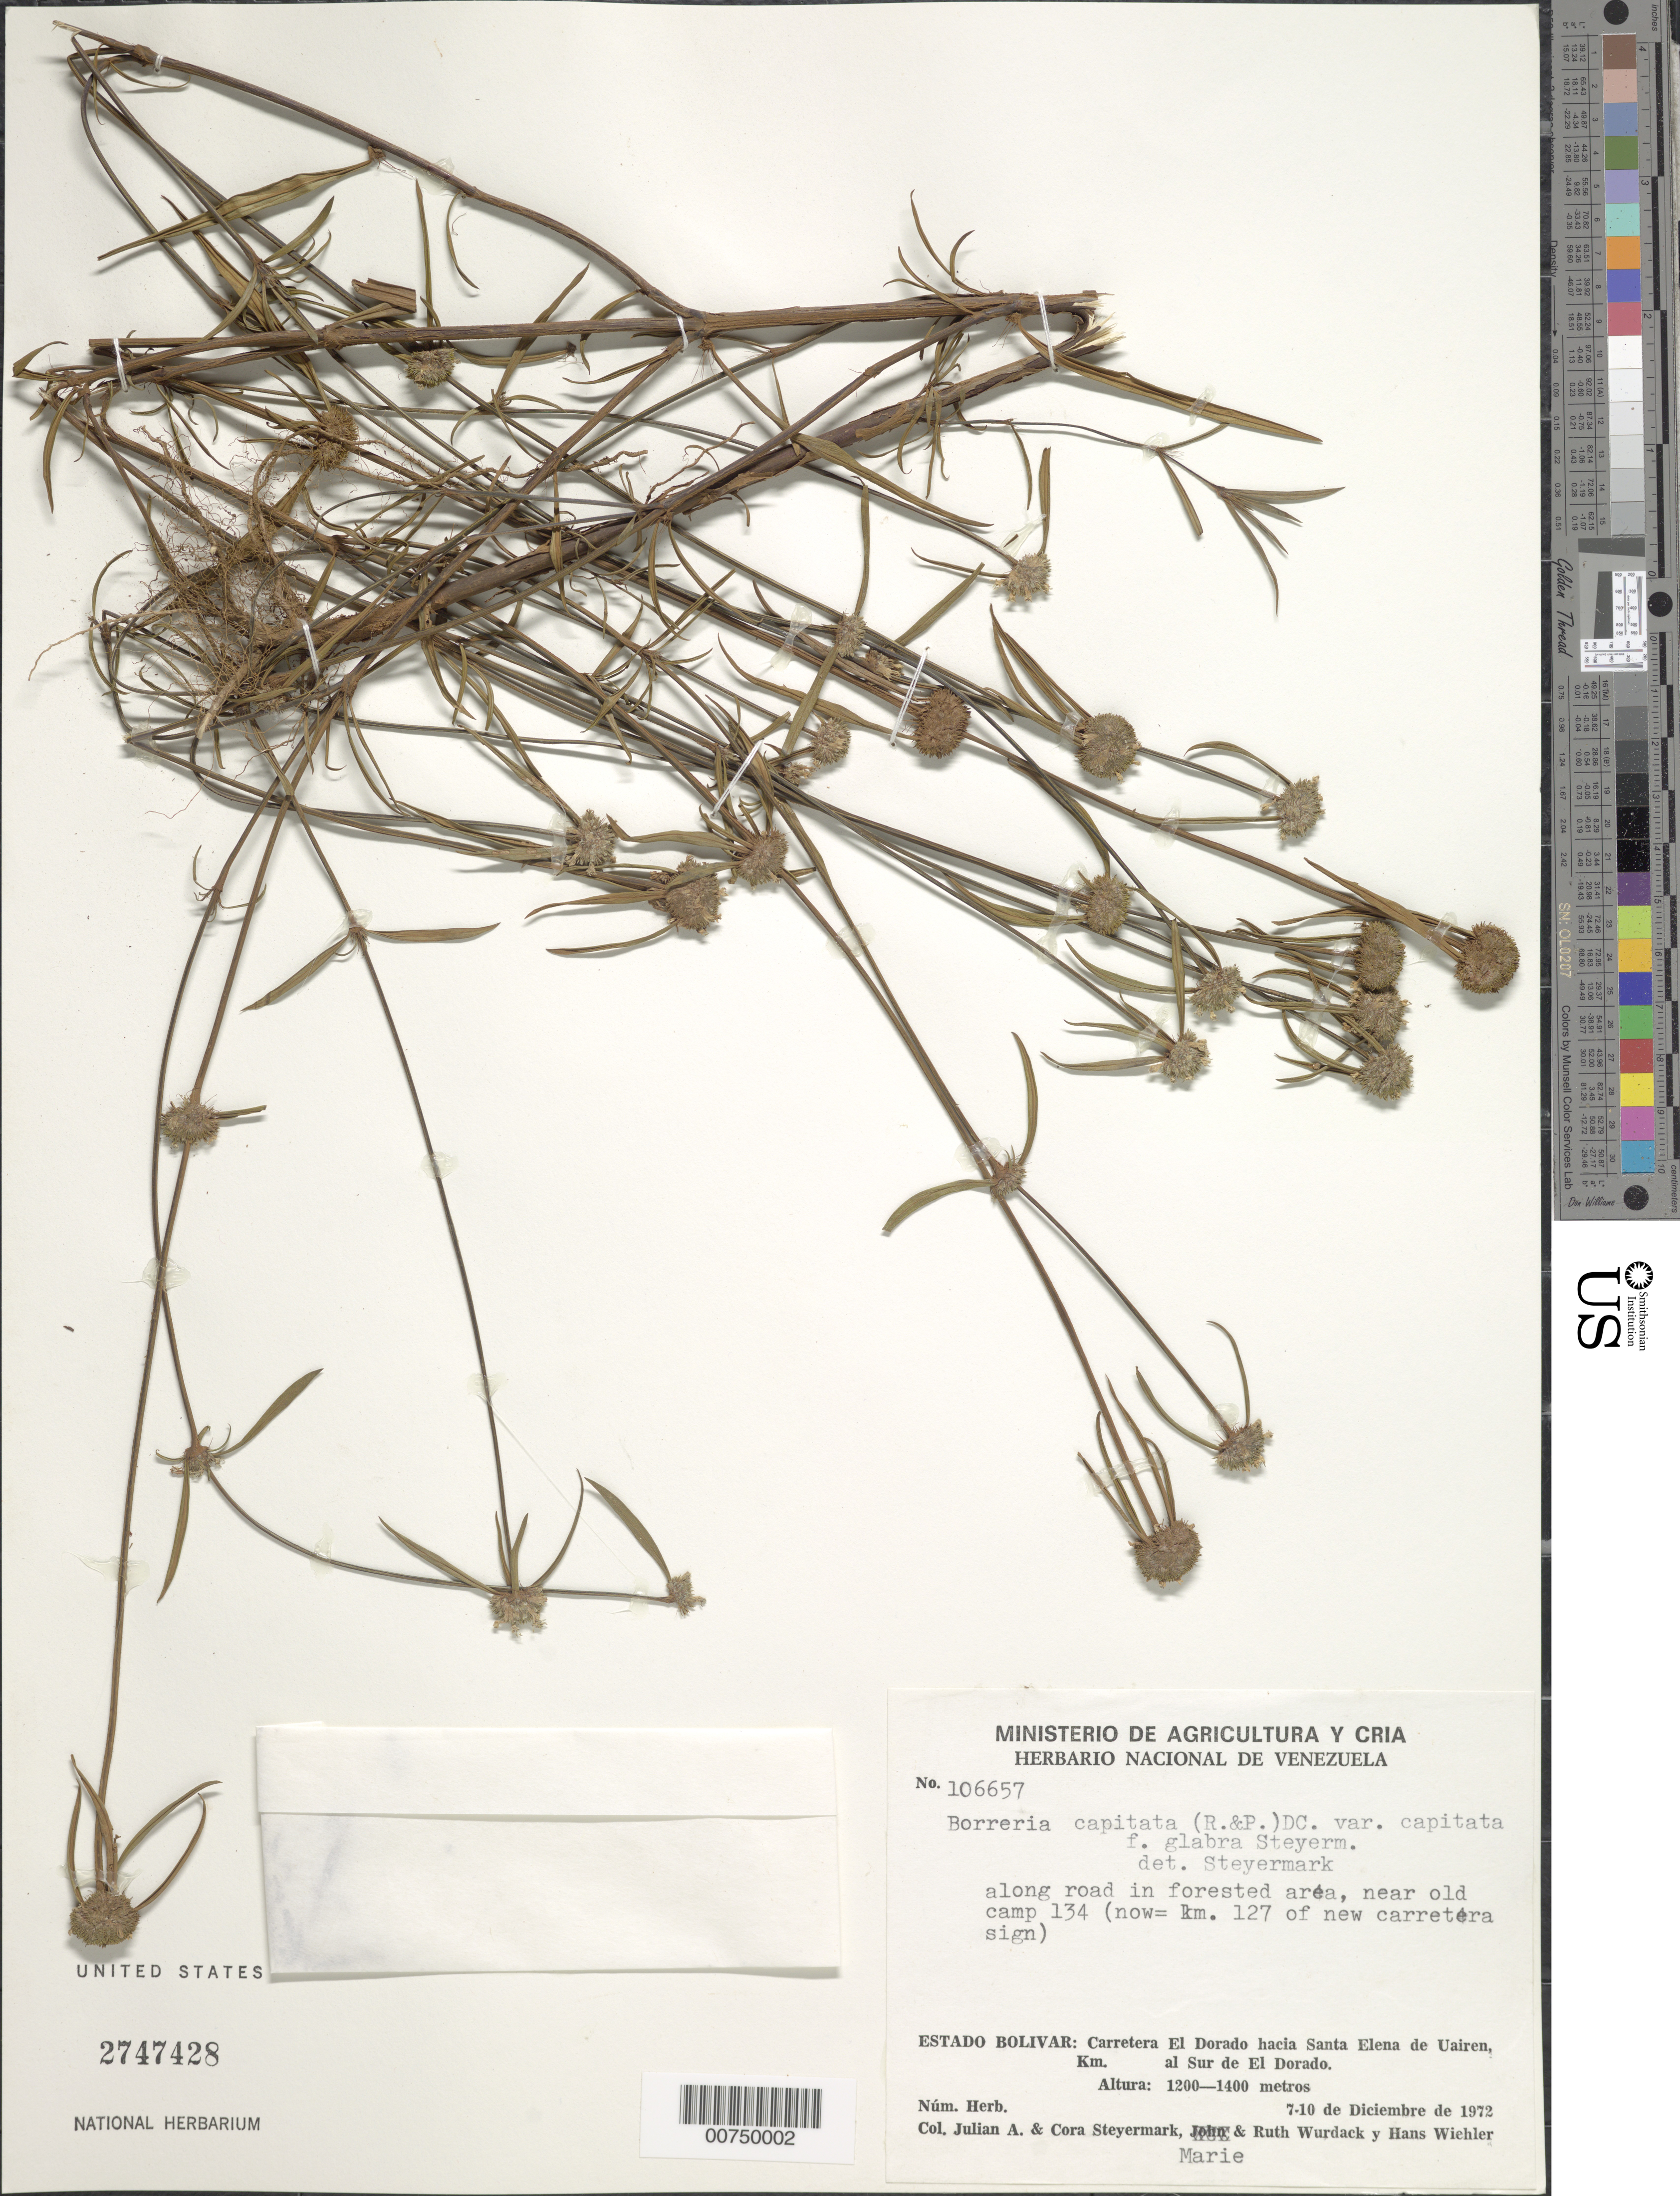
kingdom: Plantae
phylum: Tracheophyta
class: Magnoliopsida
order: Gentianales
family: Rubiaceae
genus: Borreria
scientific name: Borreria capitata var. capitata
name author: (Ruiz & Pav.) DC.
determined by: Steyermark, Julian A., (VEN)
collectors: J. Steyermark, C. Steyermark, J. J. Wurdack & M. L. Wurdack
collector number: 106657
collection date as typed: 7-Dec-72 to 10-Dec-72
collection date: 1972-12-07/1972-12-10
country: Venezuela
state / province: Bolívar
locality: Carretera El Dorado hacia Santa Elena de Uairen; near old camp 134 (now =km 127 of new carretera sign)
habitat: Along road in forested area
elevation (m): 1200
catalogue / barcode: US 2747428